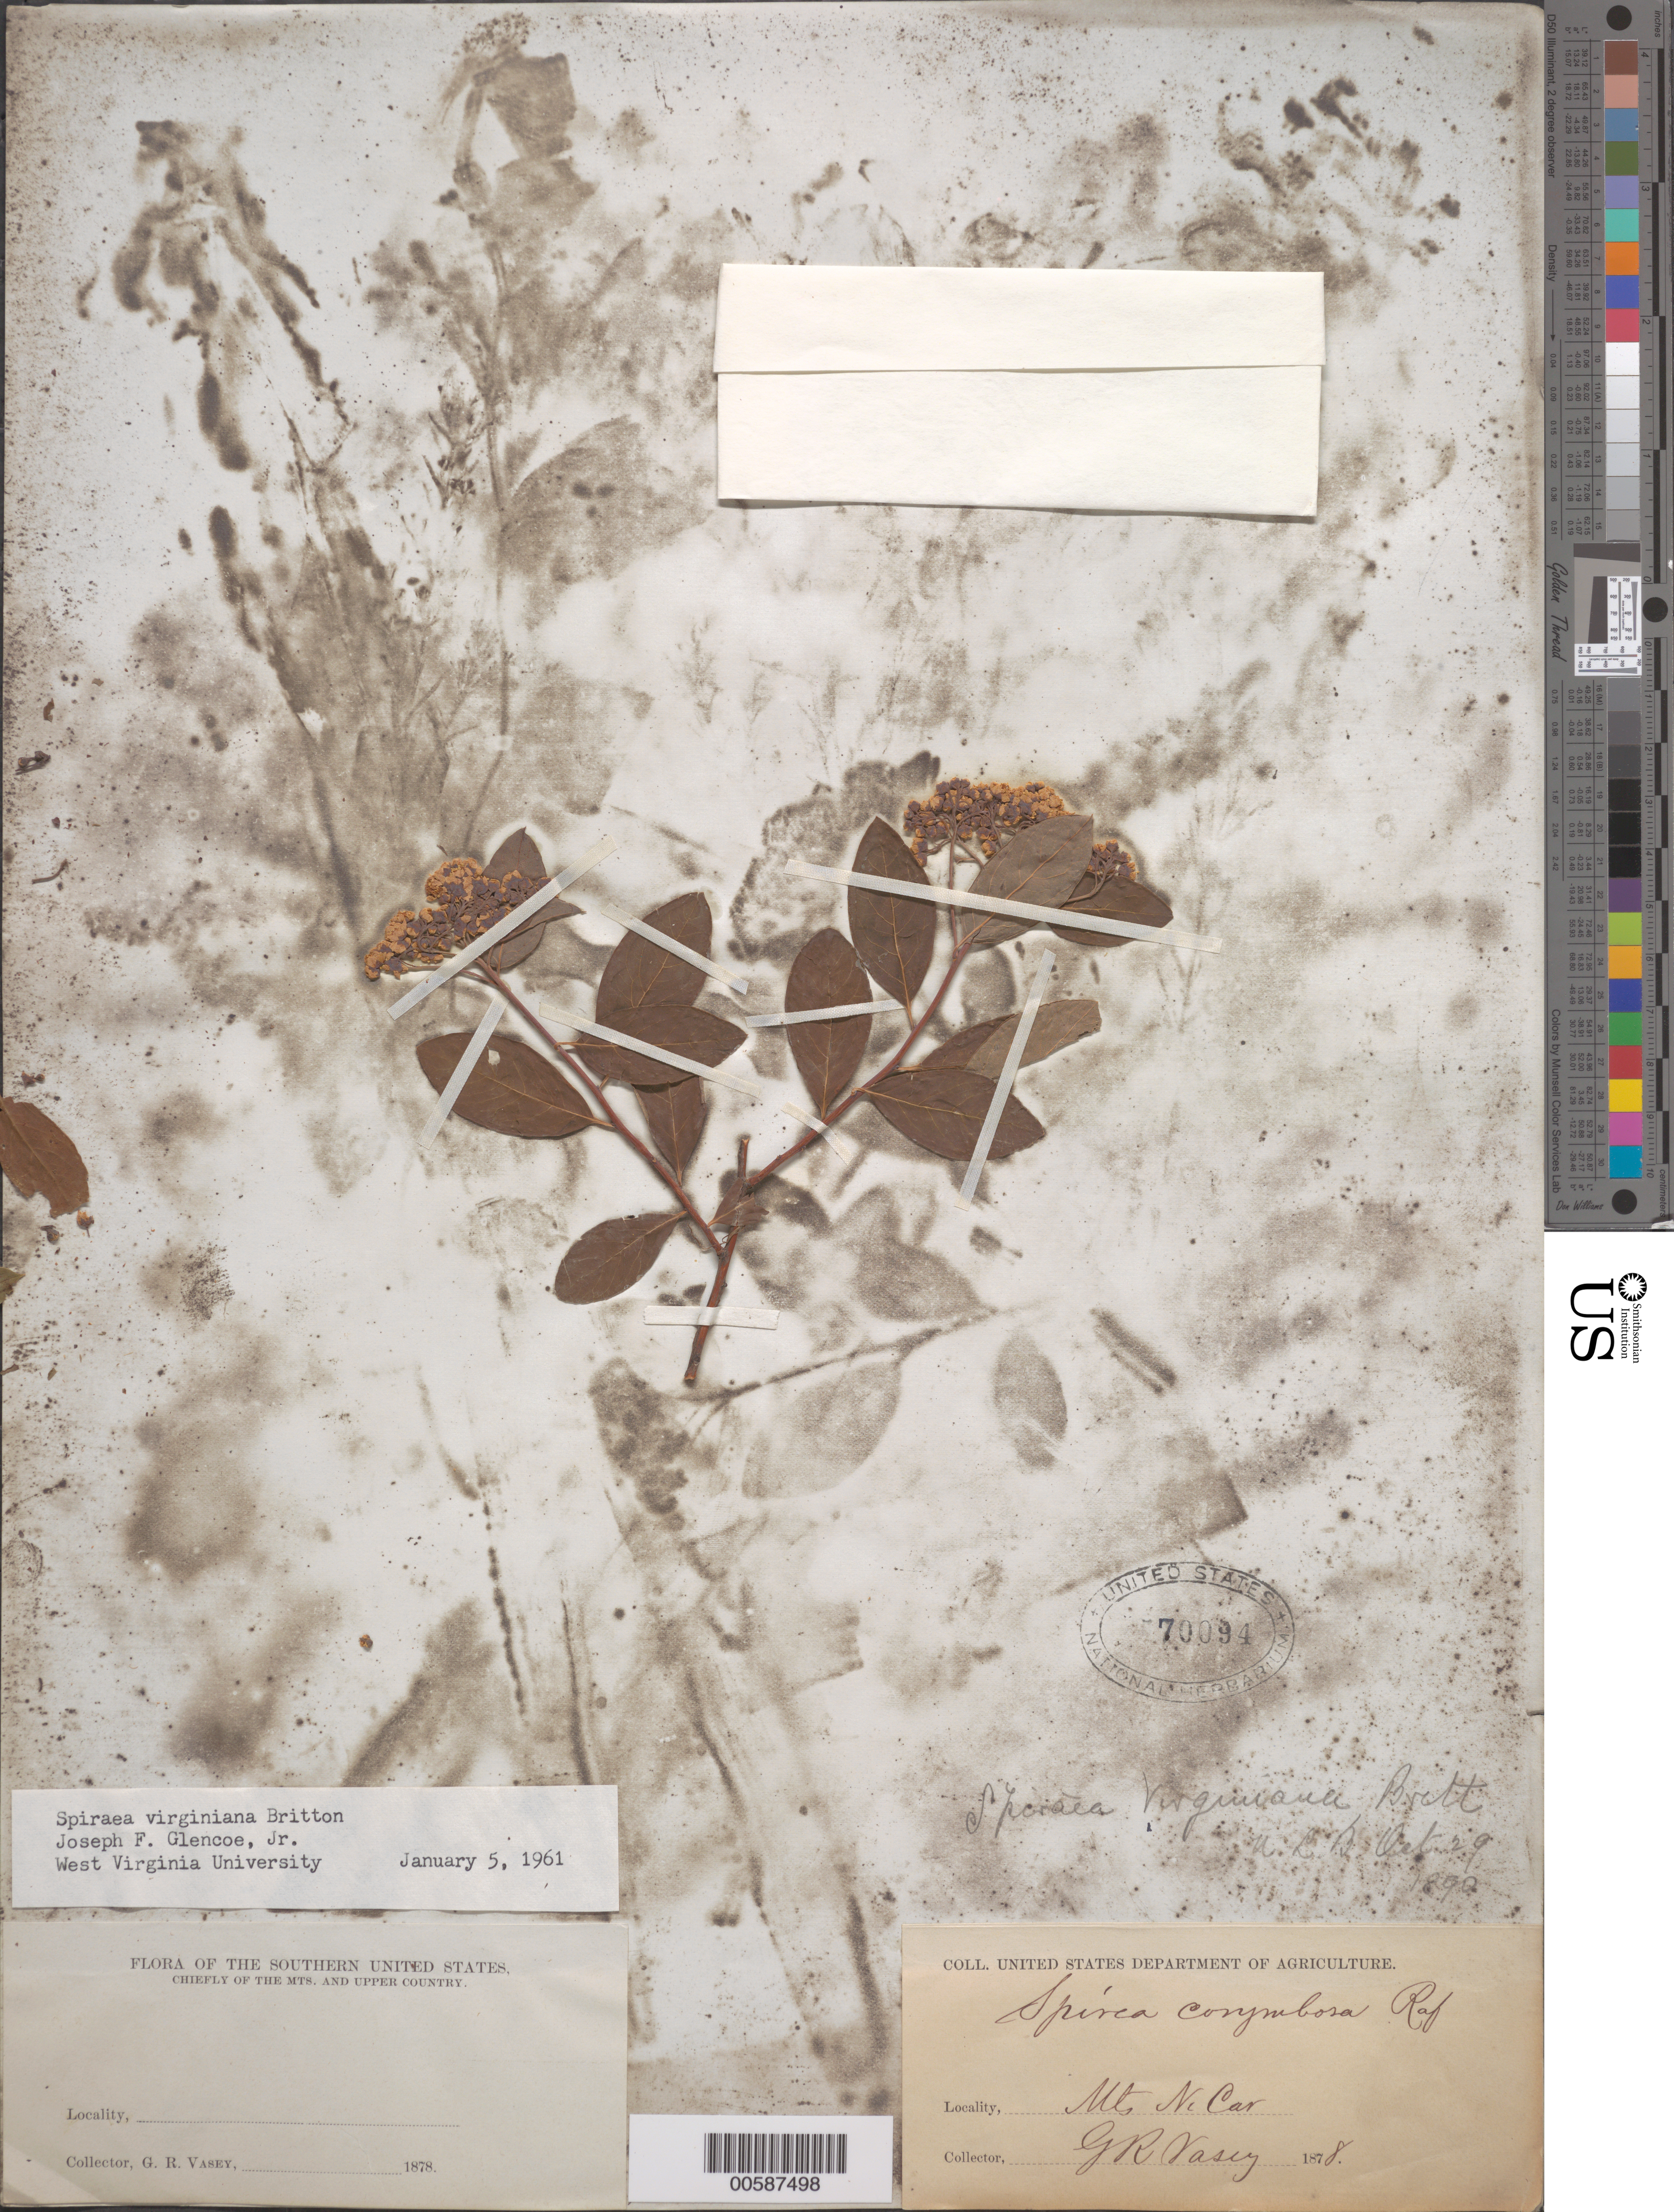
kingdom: Plantae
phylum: Tracheophyta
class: Magnoliopsida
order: Rosales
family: Rosaceae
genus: Spiraea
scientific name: Spiraea virginiana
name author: Britton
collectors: G. R. Vasey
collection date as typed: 1878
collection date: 1878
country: United States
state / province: North Carolina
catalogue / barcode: US 70094